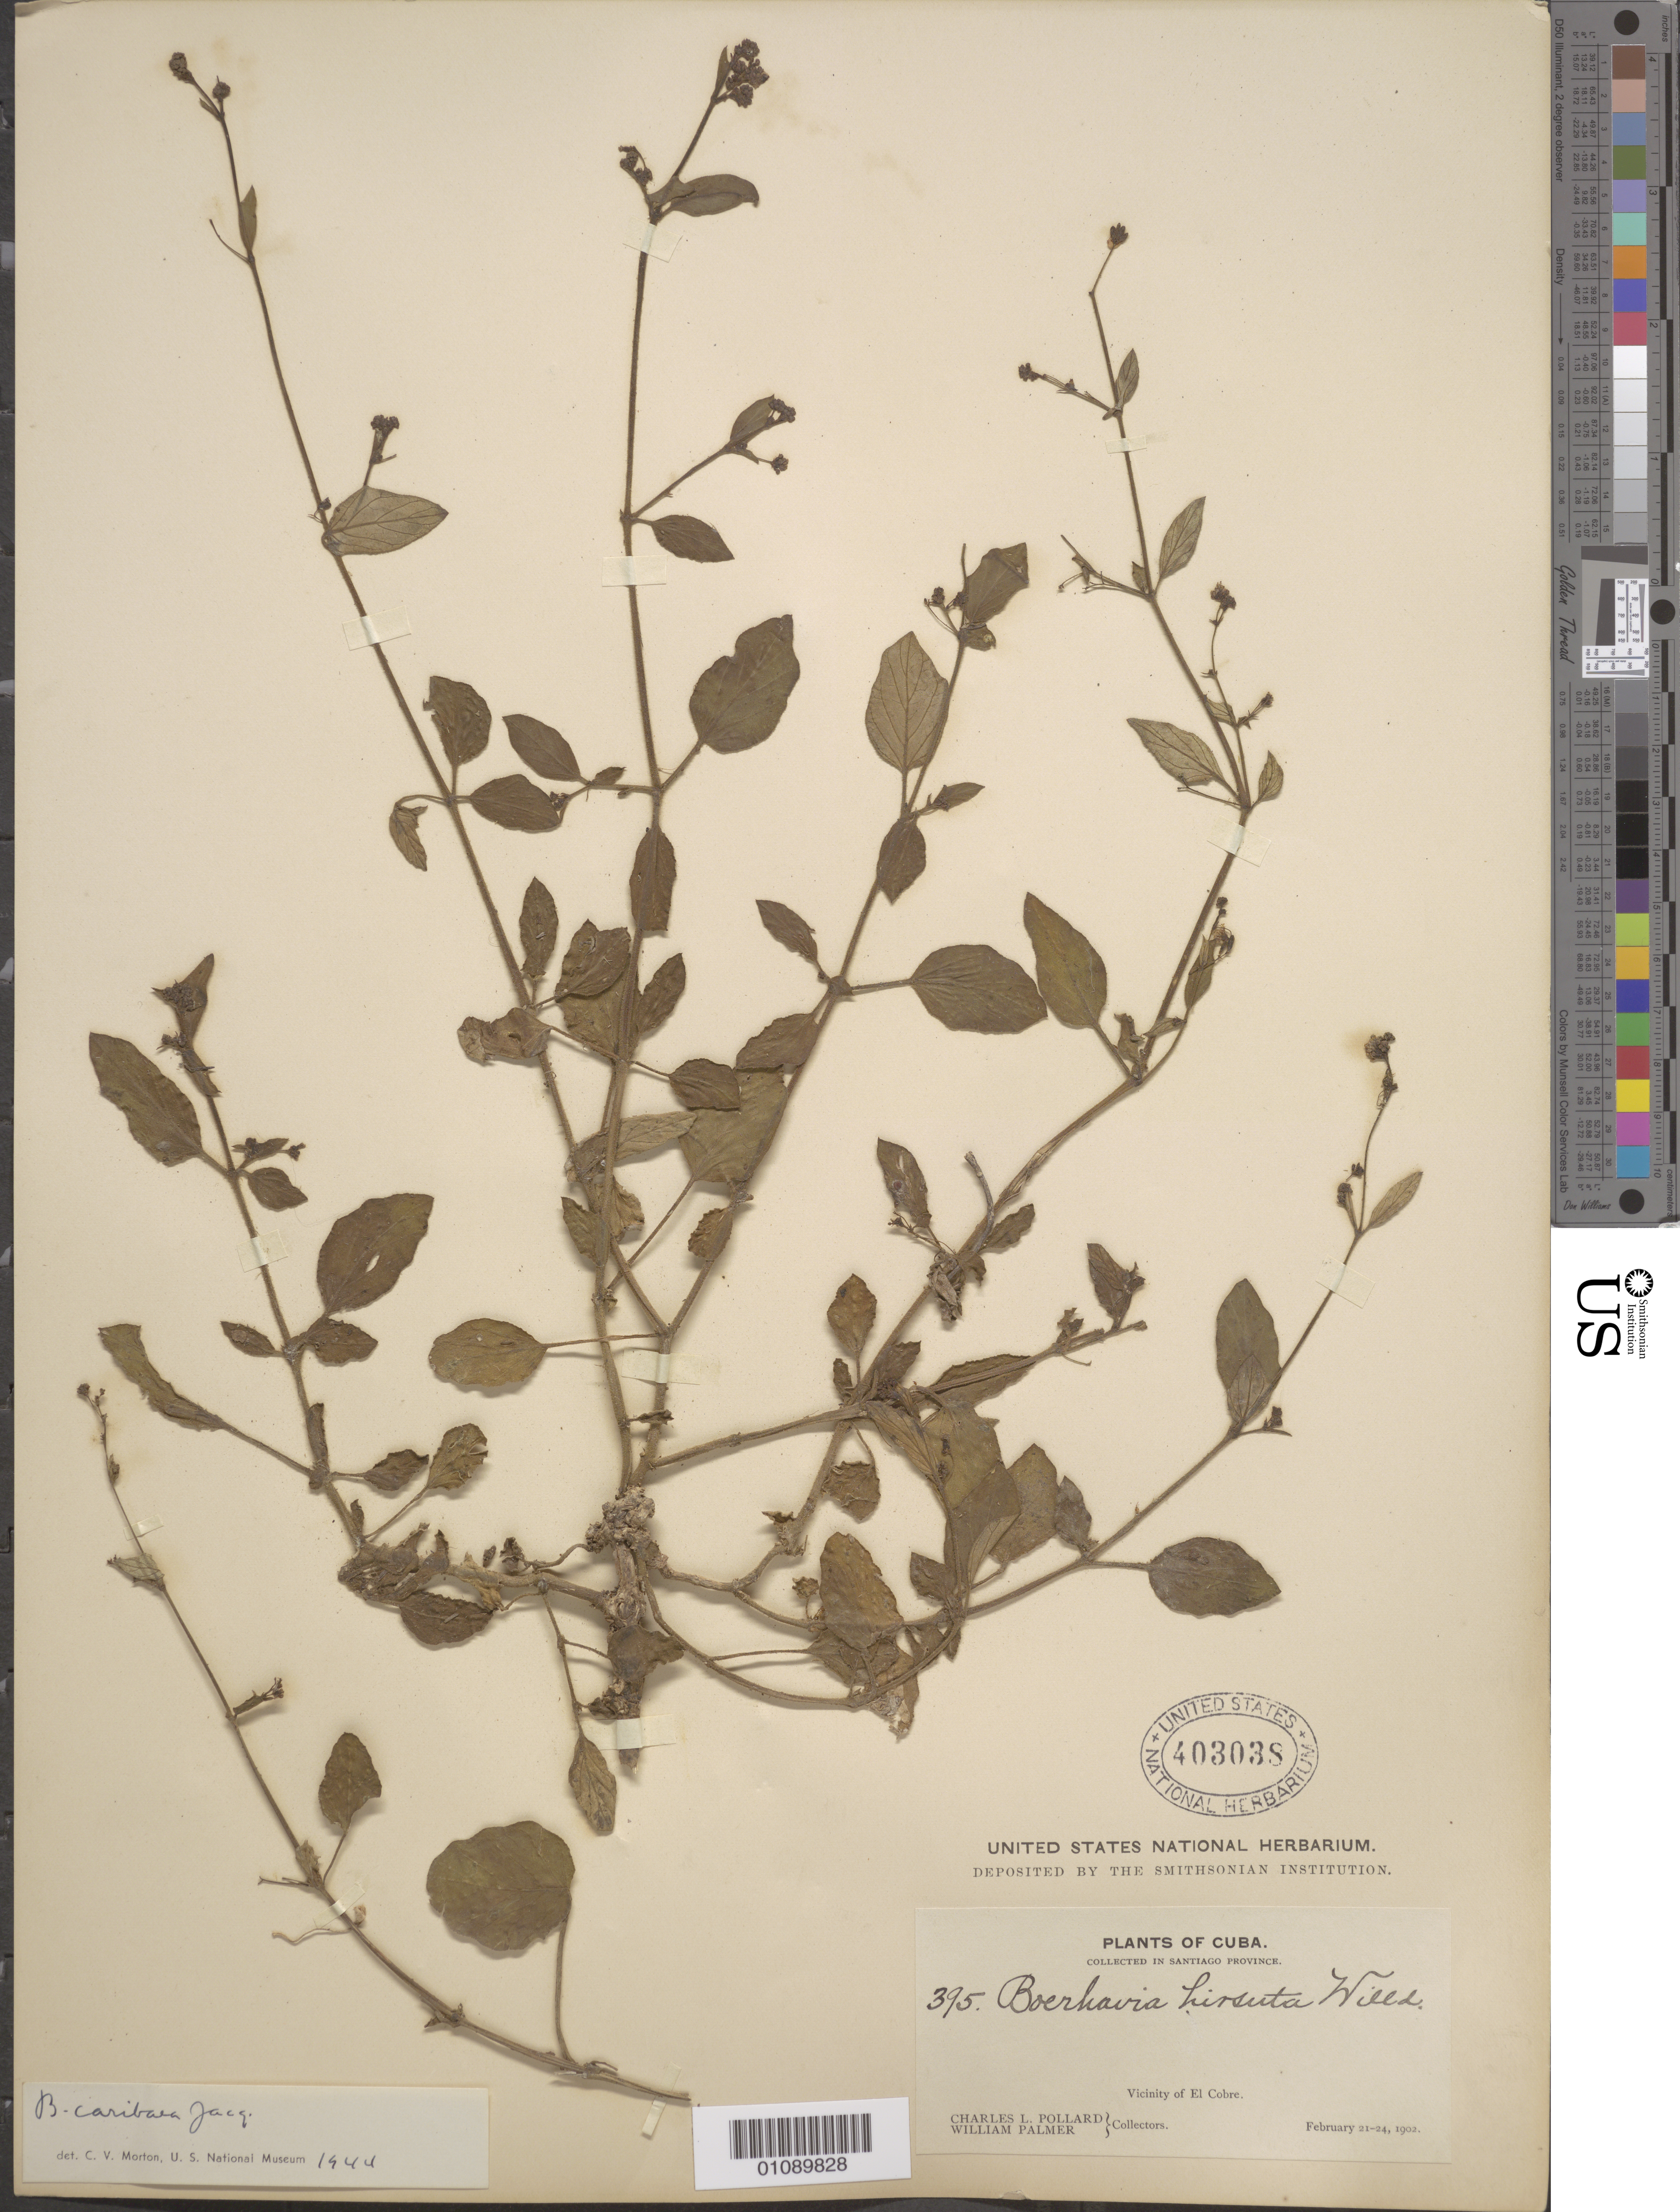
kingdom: Plantae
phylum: Tracheophyta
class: Magnoliopsida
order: Caryophyllales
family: Nyctaginaceae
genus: Boerhavia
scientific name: Boerhavia caribaea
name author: Jacq.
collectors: C. L. Pollard & W. Palmer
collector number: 395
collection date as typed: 21 Feb 1902 to 24 Feb 1902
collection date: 1902-02-21/1902-02-24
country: Cuba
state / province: Santiago de Cuba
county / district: El Cobre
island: Cuba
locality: Vicinity of El Cobre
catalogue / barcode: US 403038